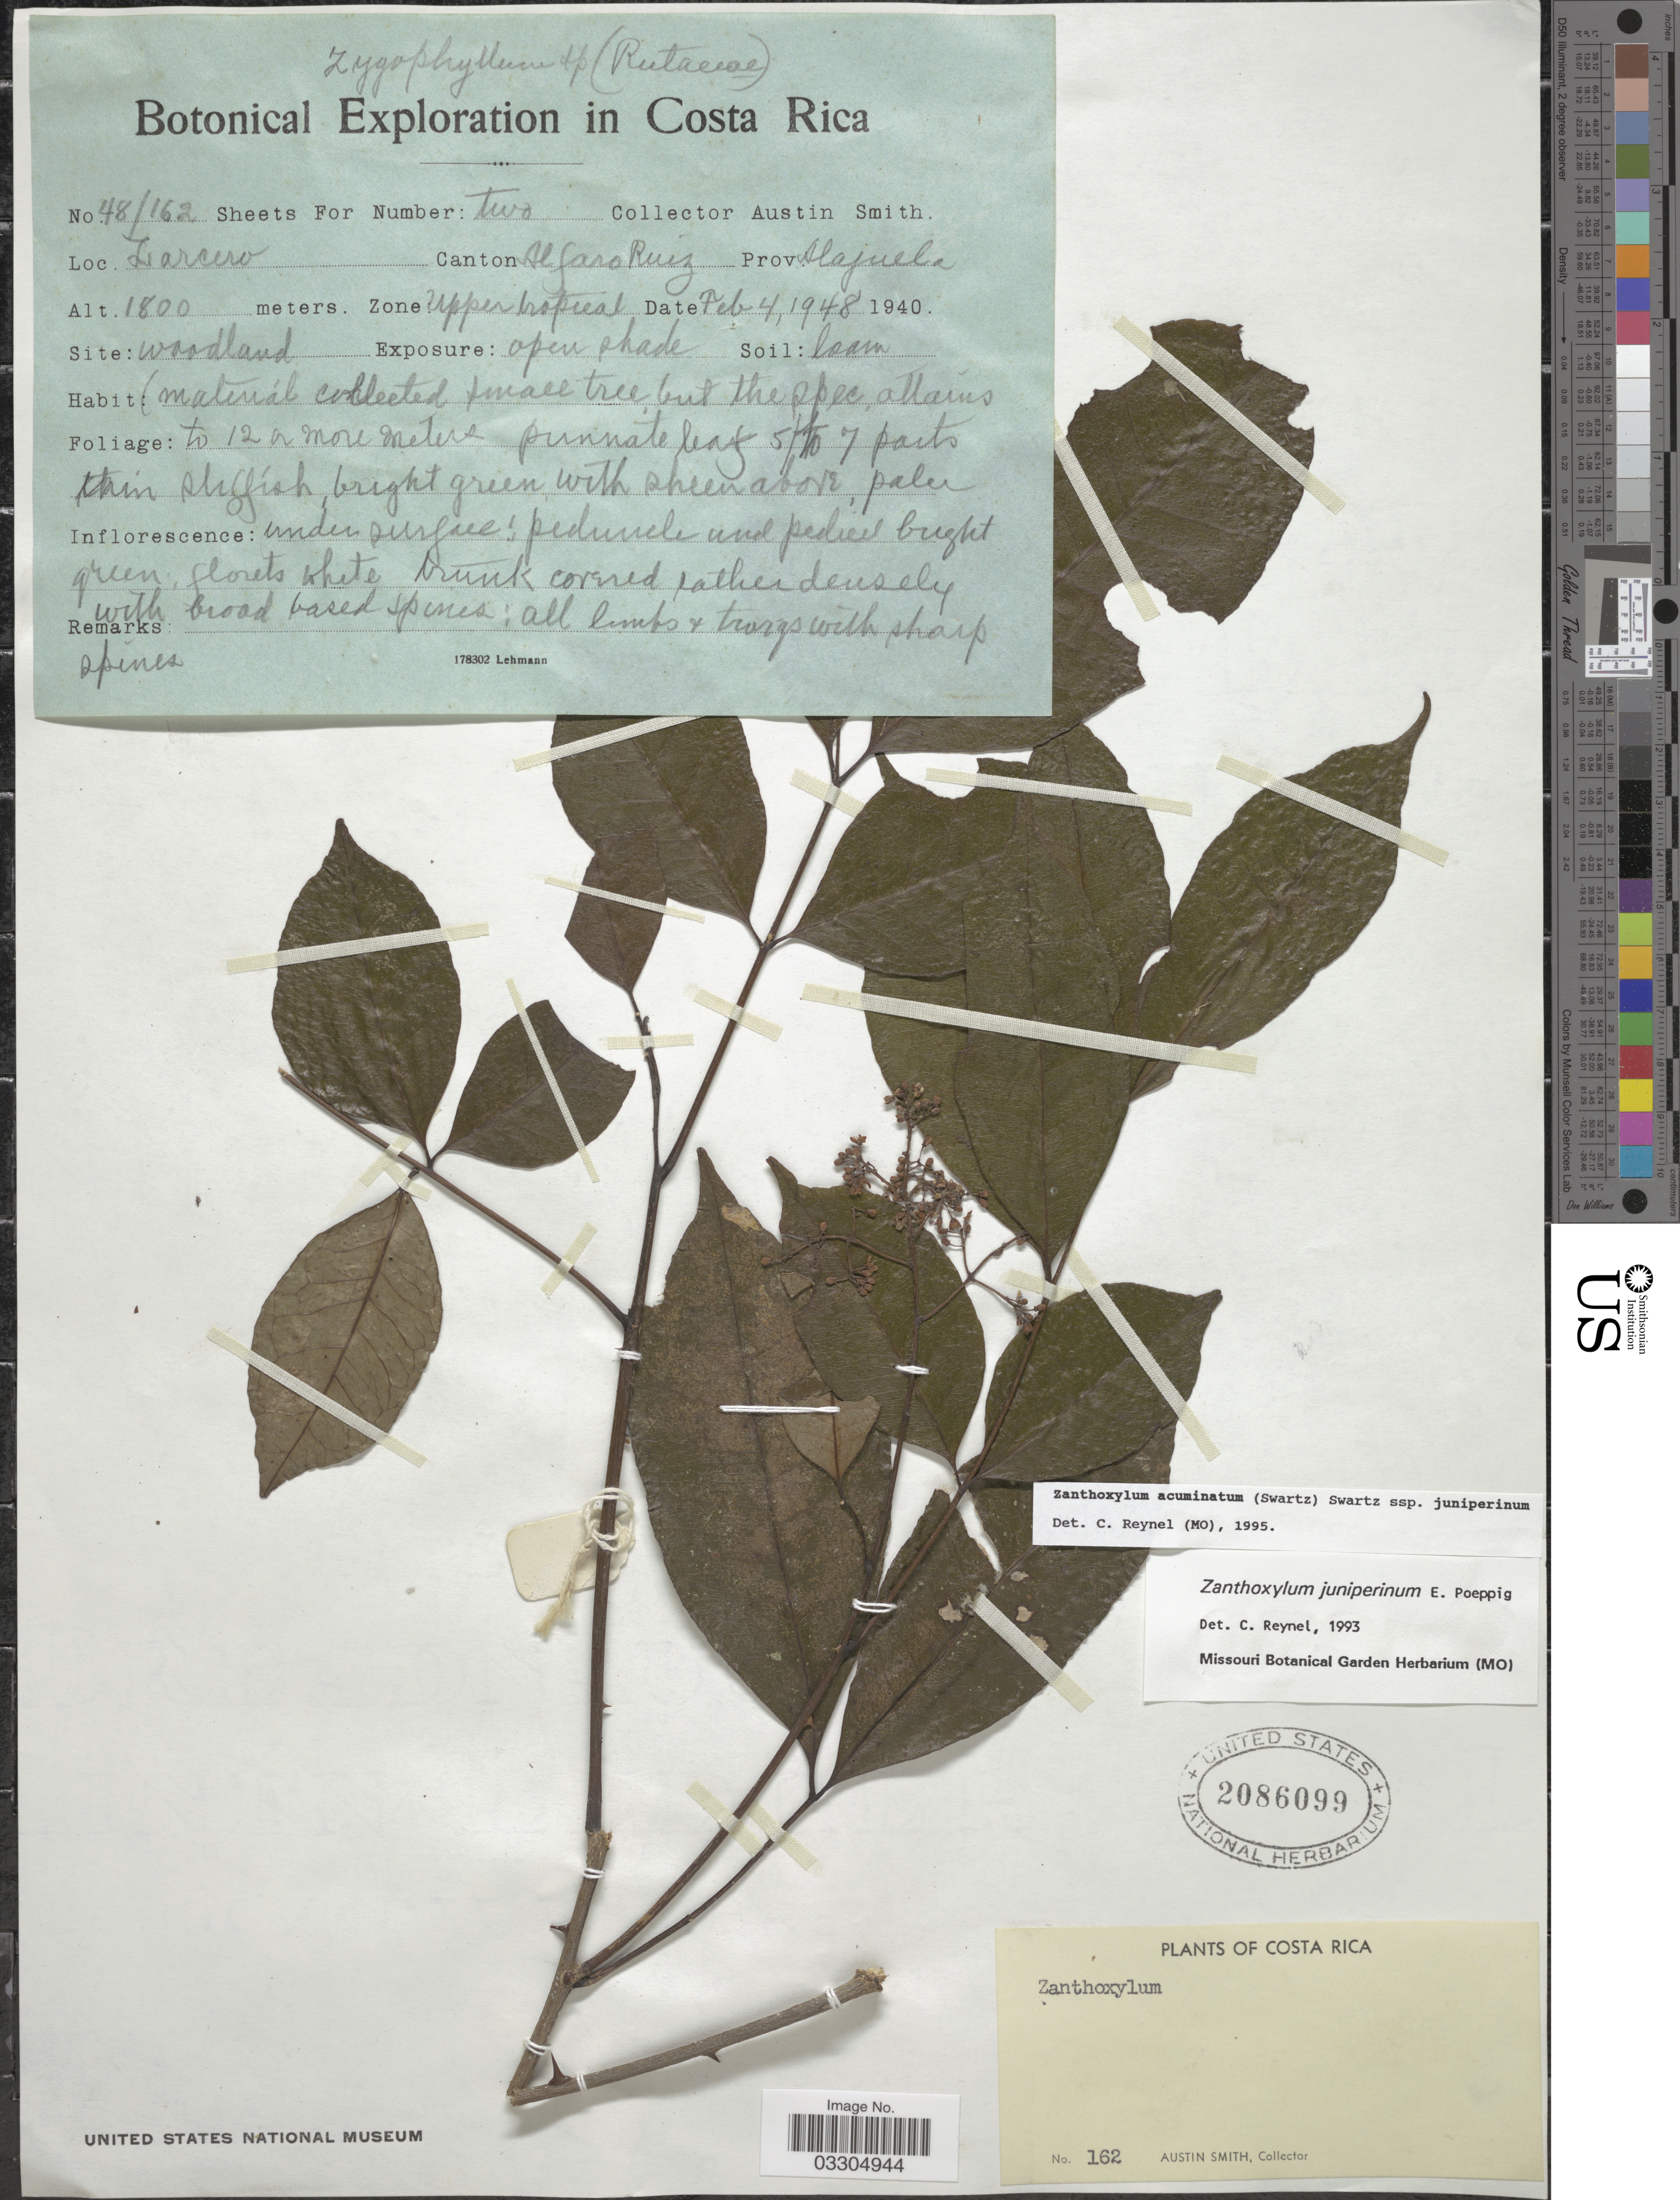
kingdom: Plantae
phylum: Tracheophyta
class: Magnoliopsida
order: Sapindales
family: Rutaceae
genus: Zanthoxylum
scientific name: Zanthoxylum acuminatum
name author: (Sw.) Sw.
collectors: Aust P. Smith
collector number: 48/162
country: Costa Rica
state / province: Alajuela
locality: Zarcero, Canton Alfaro Ruiz. Zone: Upper tropical.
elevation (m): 1800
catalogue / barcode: US 2086099